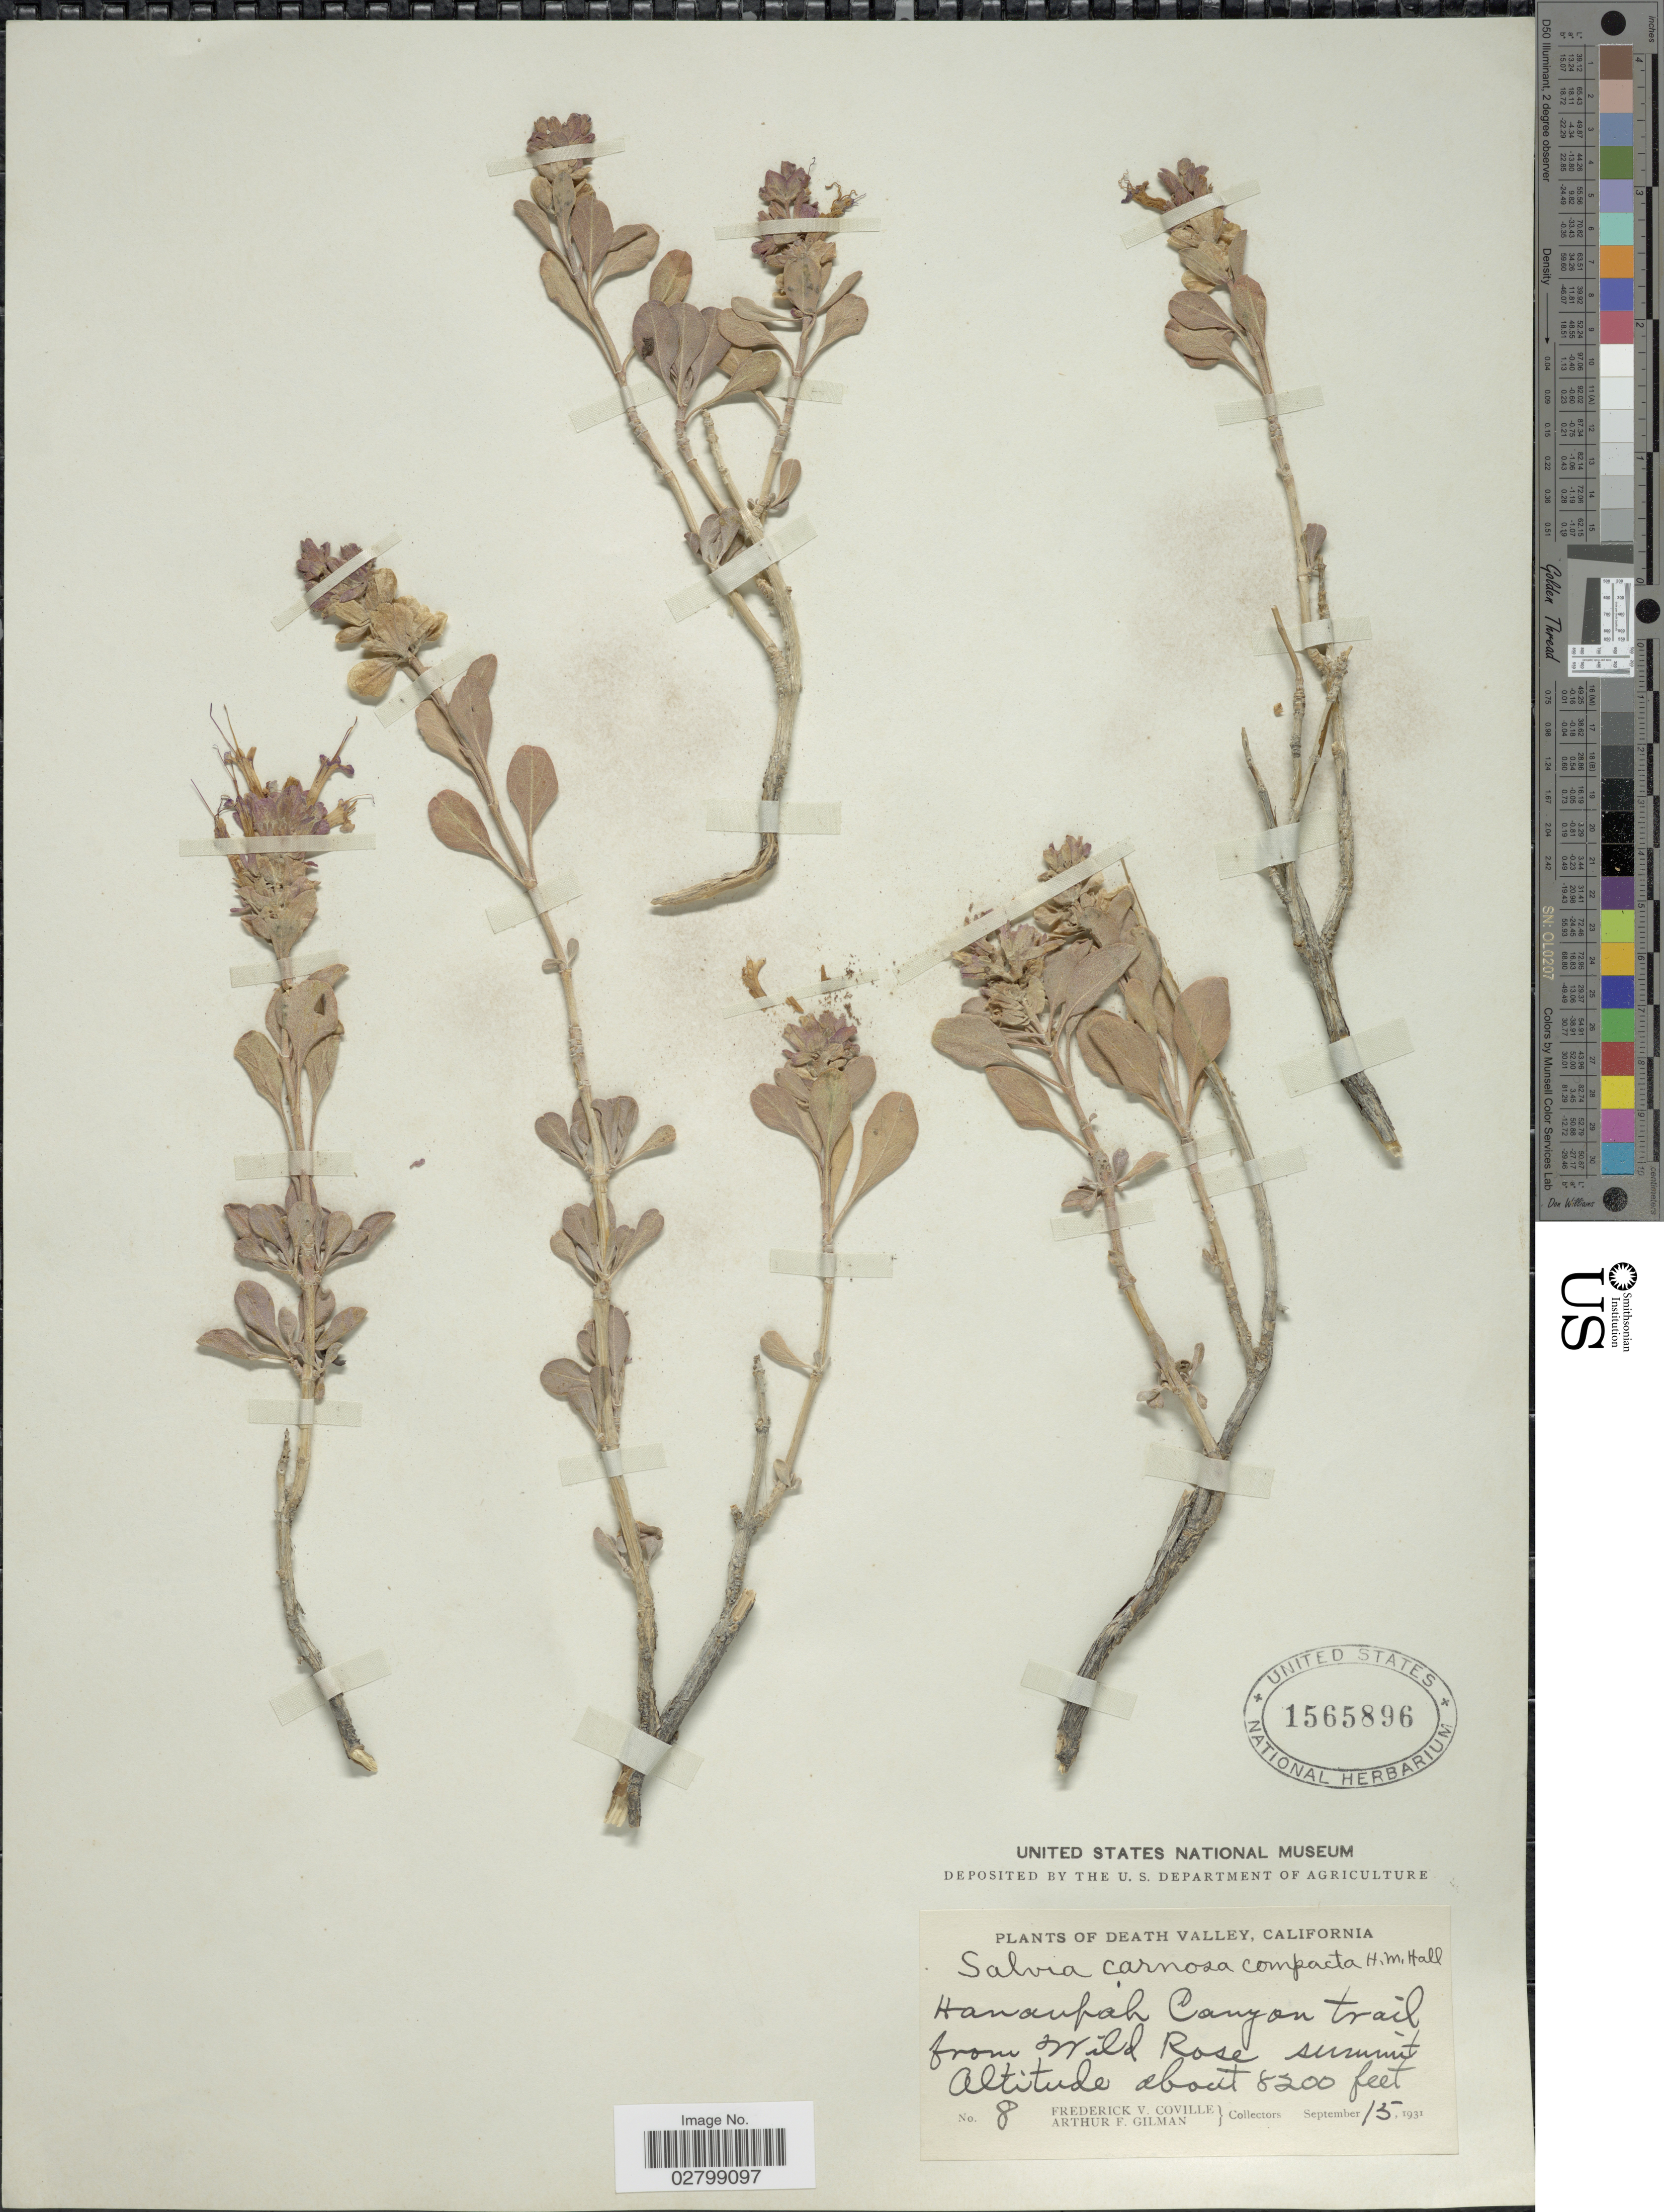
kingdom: Plantae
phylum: Tracheophyta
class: Magnoliopsida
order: Lamiales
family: Lamiaceae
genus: Salvia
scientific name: Salvia carnosa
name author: Douglas ex Greene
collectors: F. V. Coville & A. Gilman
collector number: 8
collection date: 1931-09-15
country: United States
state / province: California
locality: Death Valley. Hanaupah Canyon trail from Wild Rose summit.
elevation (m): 2499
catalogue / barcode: US 1565896